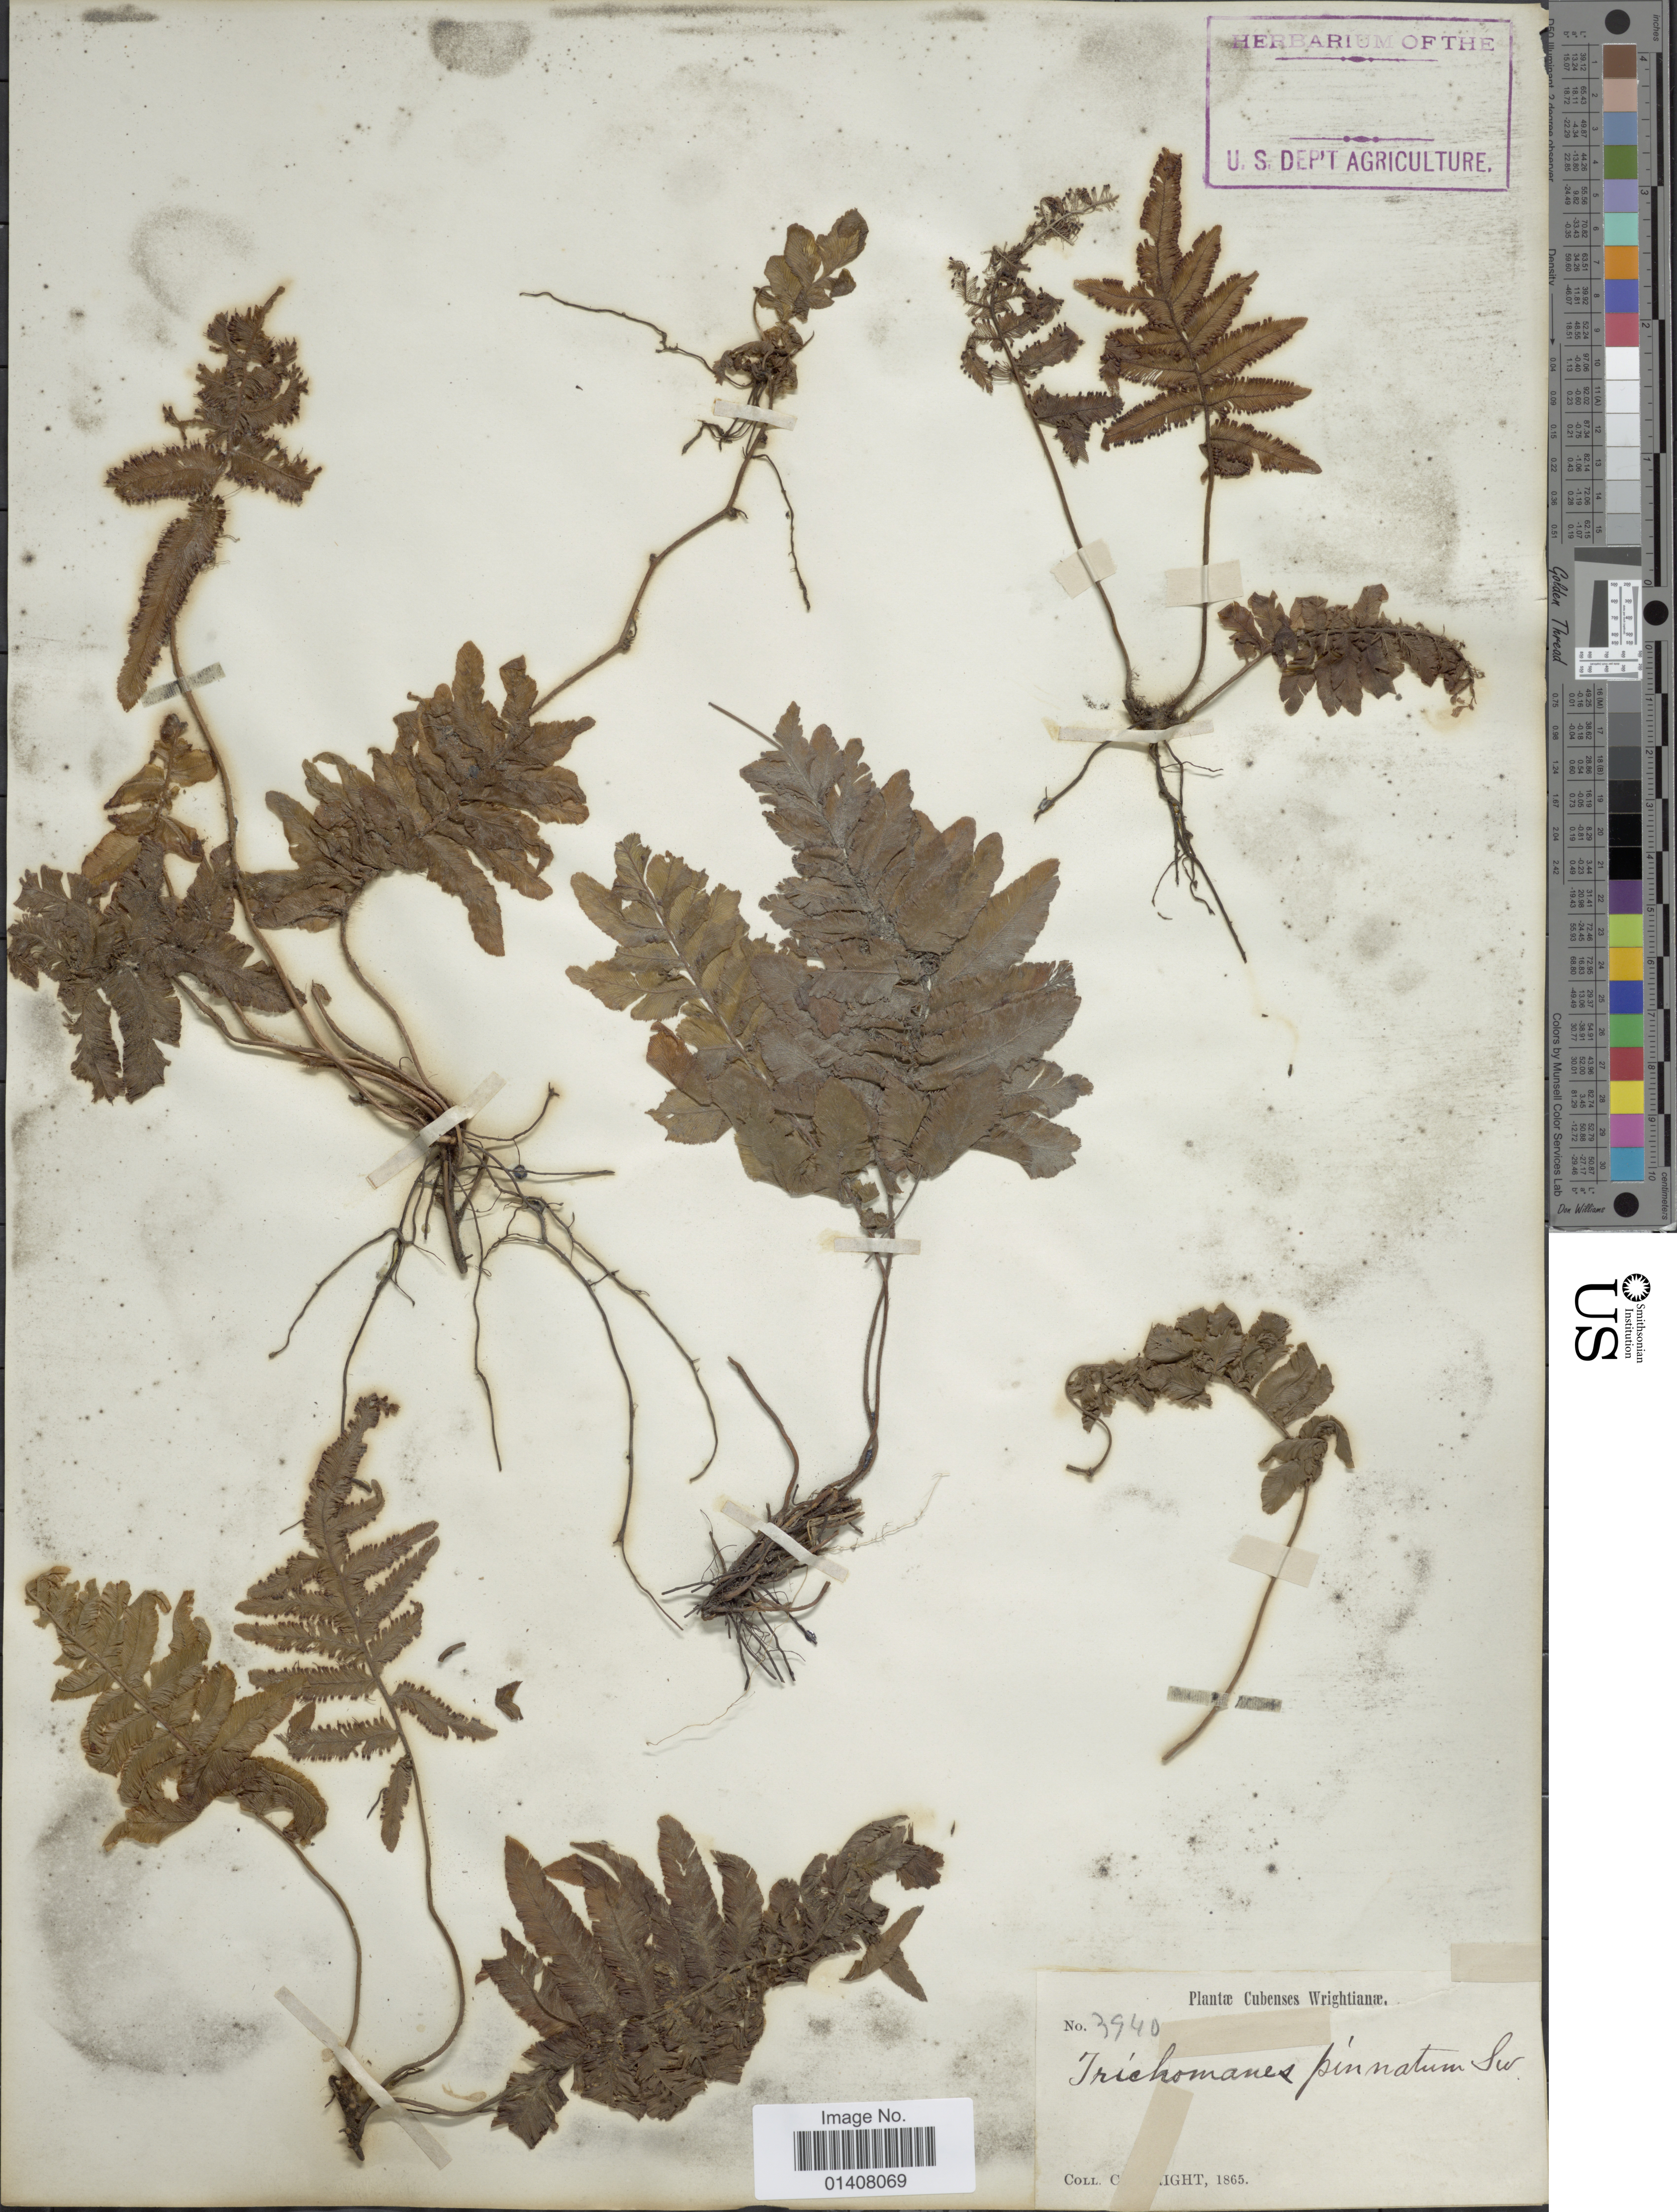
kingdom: Plantae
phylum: Tracheophyta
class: Polypodiopsida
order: Hymenophyllales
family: Hymenophyllaceae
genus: Trichomanes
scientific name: Trichomanes pinnatum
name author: Hedw.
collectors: Wright, --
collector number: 3940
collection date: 1865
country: Cuba